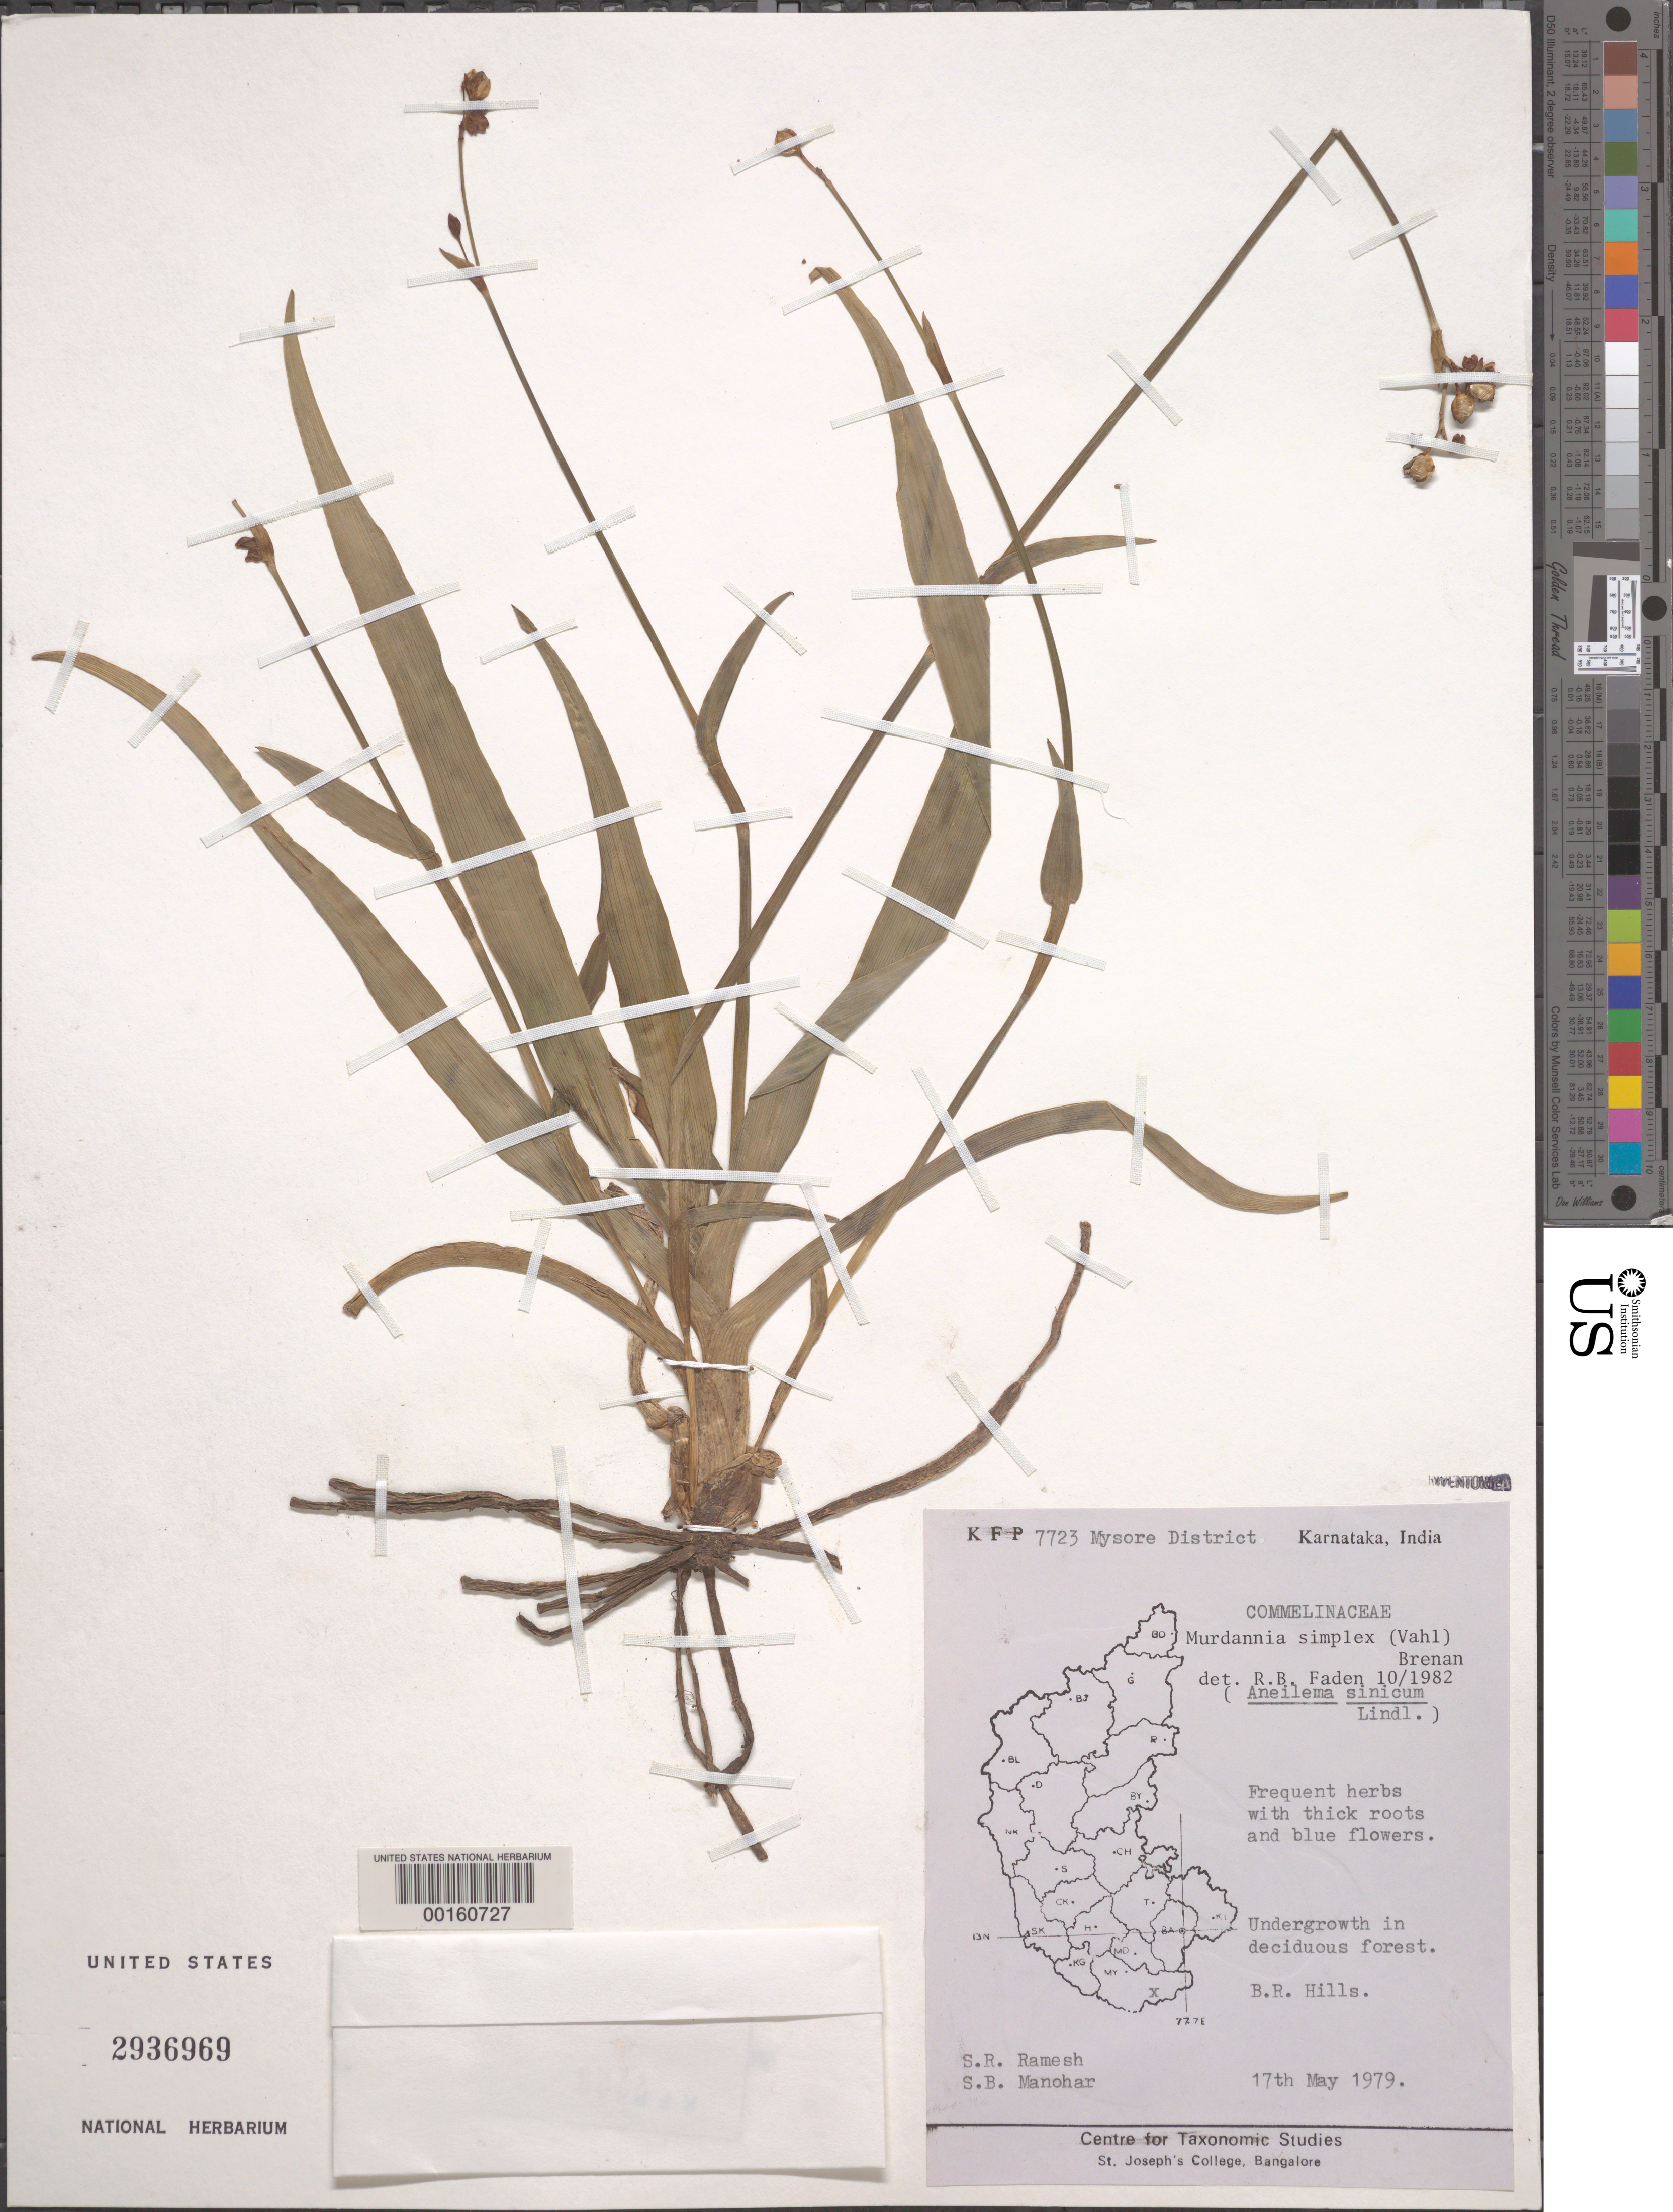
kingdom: Plantae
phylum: Tracheophyta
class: Liliopsida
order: Commelinales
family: Commelinaceae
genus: Murdannia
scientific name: Murdannia simplex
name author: (Vahl) Brenan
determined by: Faden, Robert B., (US), Smithsonian Institution - National Museum of Natural History (UNITED STATES)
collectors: S. R. Ramesh & S. Manohar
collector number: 7723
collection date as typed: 17 May 1979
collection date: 1979-05-17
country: India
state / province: Karnataka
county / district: Mysore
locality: B.r. hills (biligiri rangan hills?), mysore state [mysore state = karnataka.]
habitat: Deciduous forest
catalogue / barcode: US 2936969